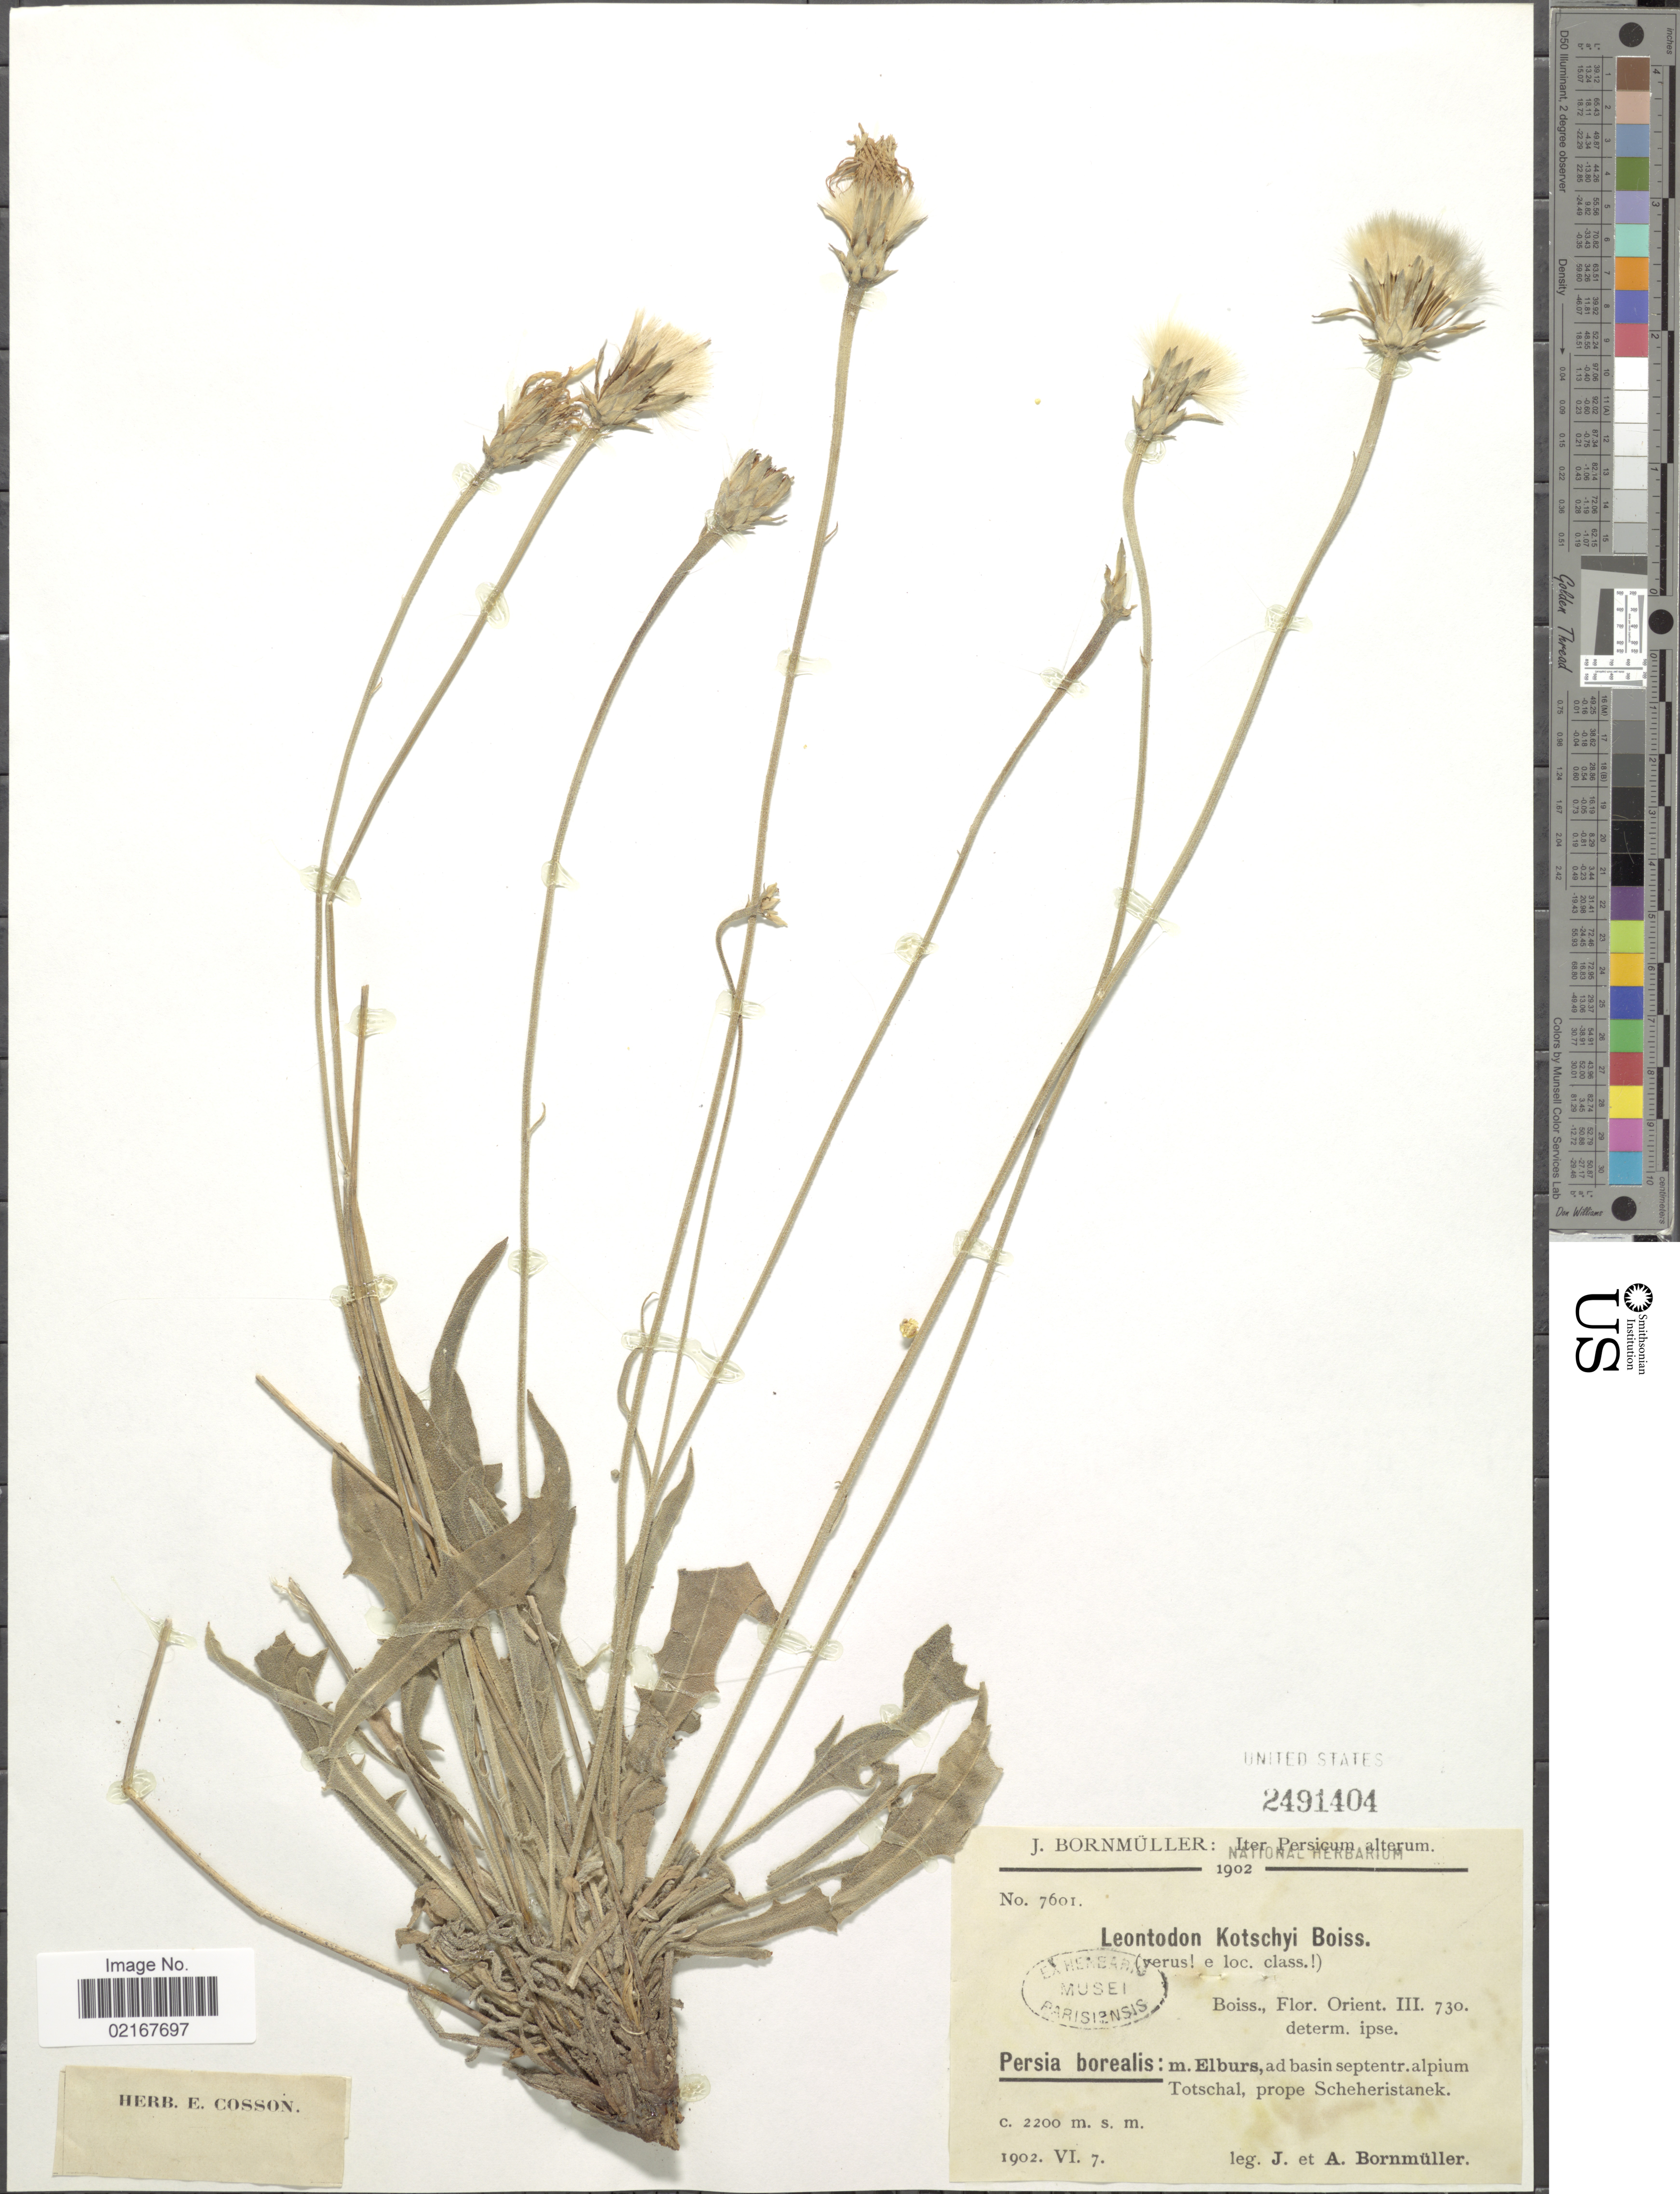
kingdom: Plantae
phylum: Tracheophyta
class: Magnoliopsida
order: Asterales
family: Asteraceae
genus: Leontodon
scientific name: Leontodon kotschyi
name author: Boiss.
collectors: J. Bornmüller & A. Bornmüller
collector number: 760I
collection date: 1902-06-07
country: Iran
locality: Persia borealis, m. Elburs, alpium Totschal, prope Scheheristanek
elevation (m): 2200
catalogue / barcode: US 2491404